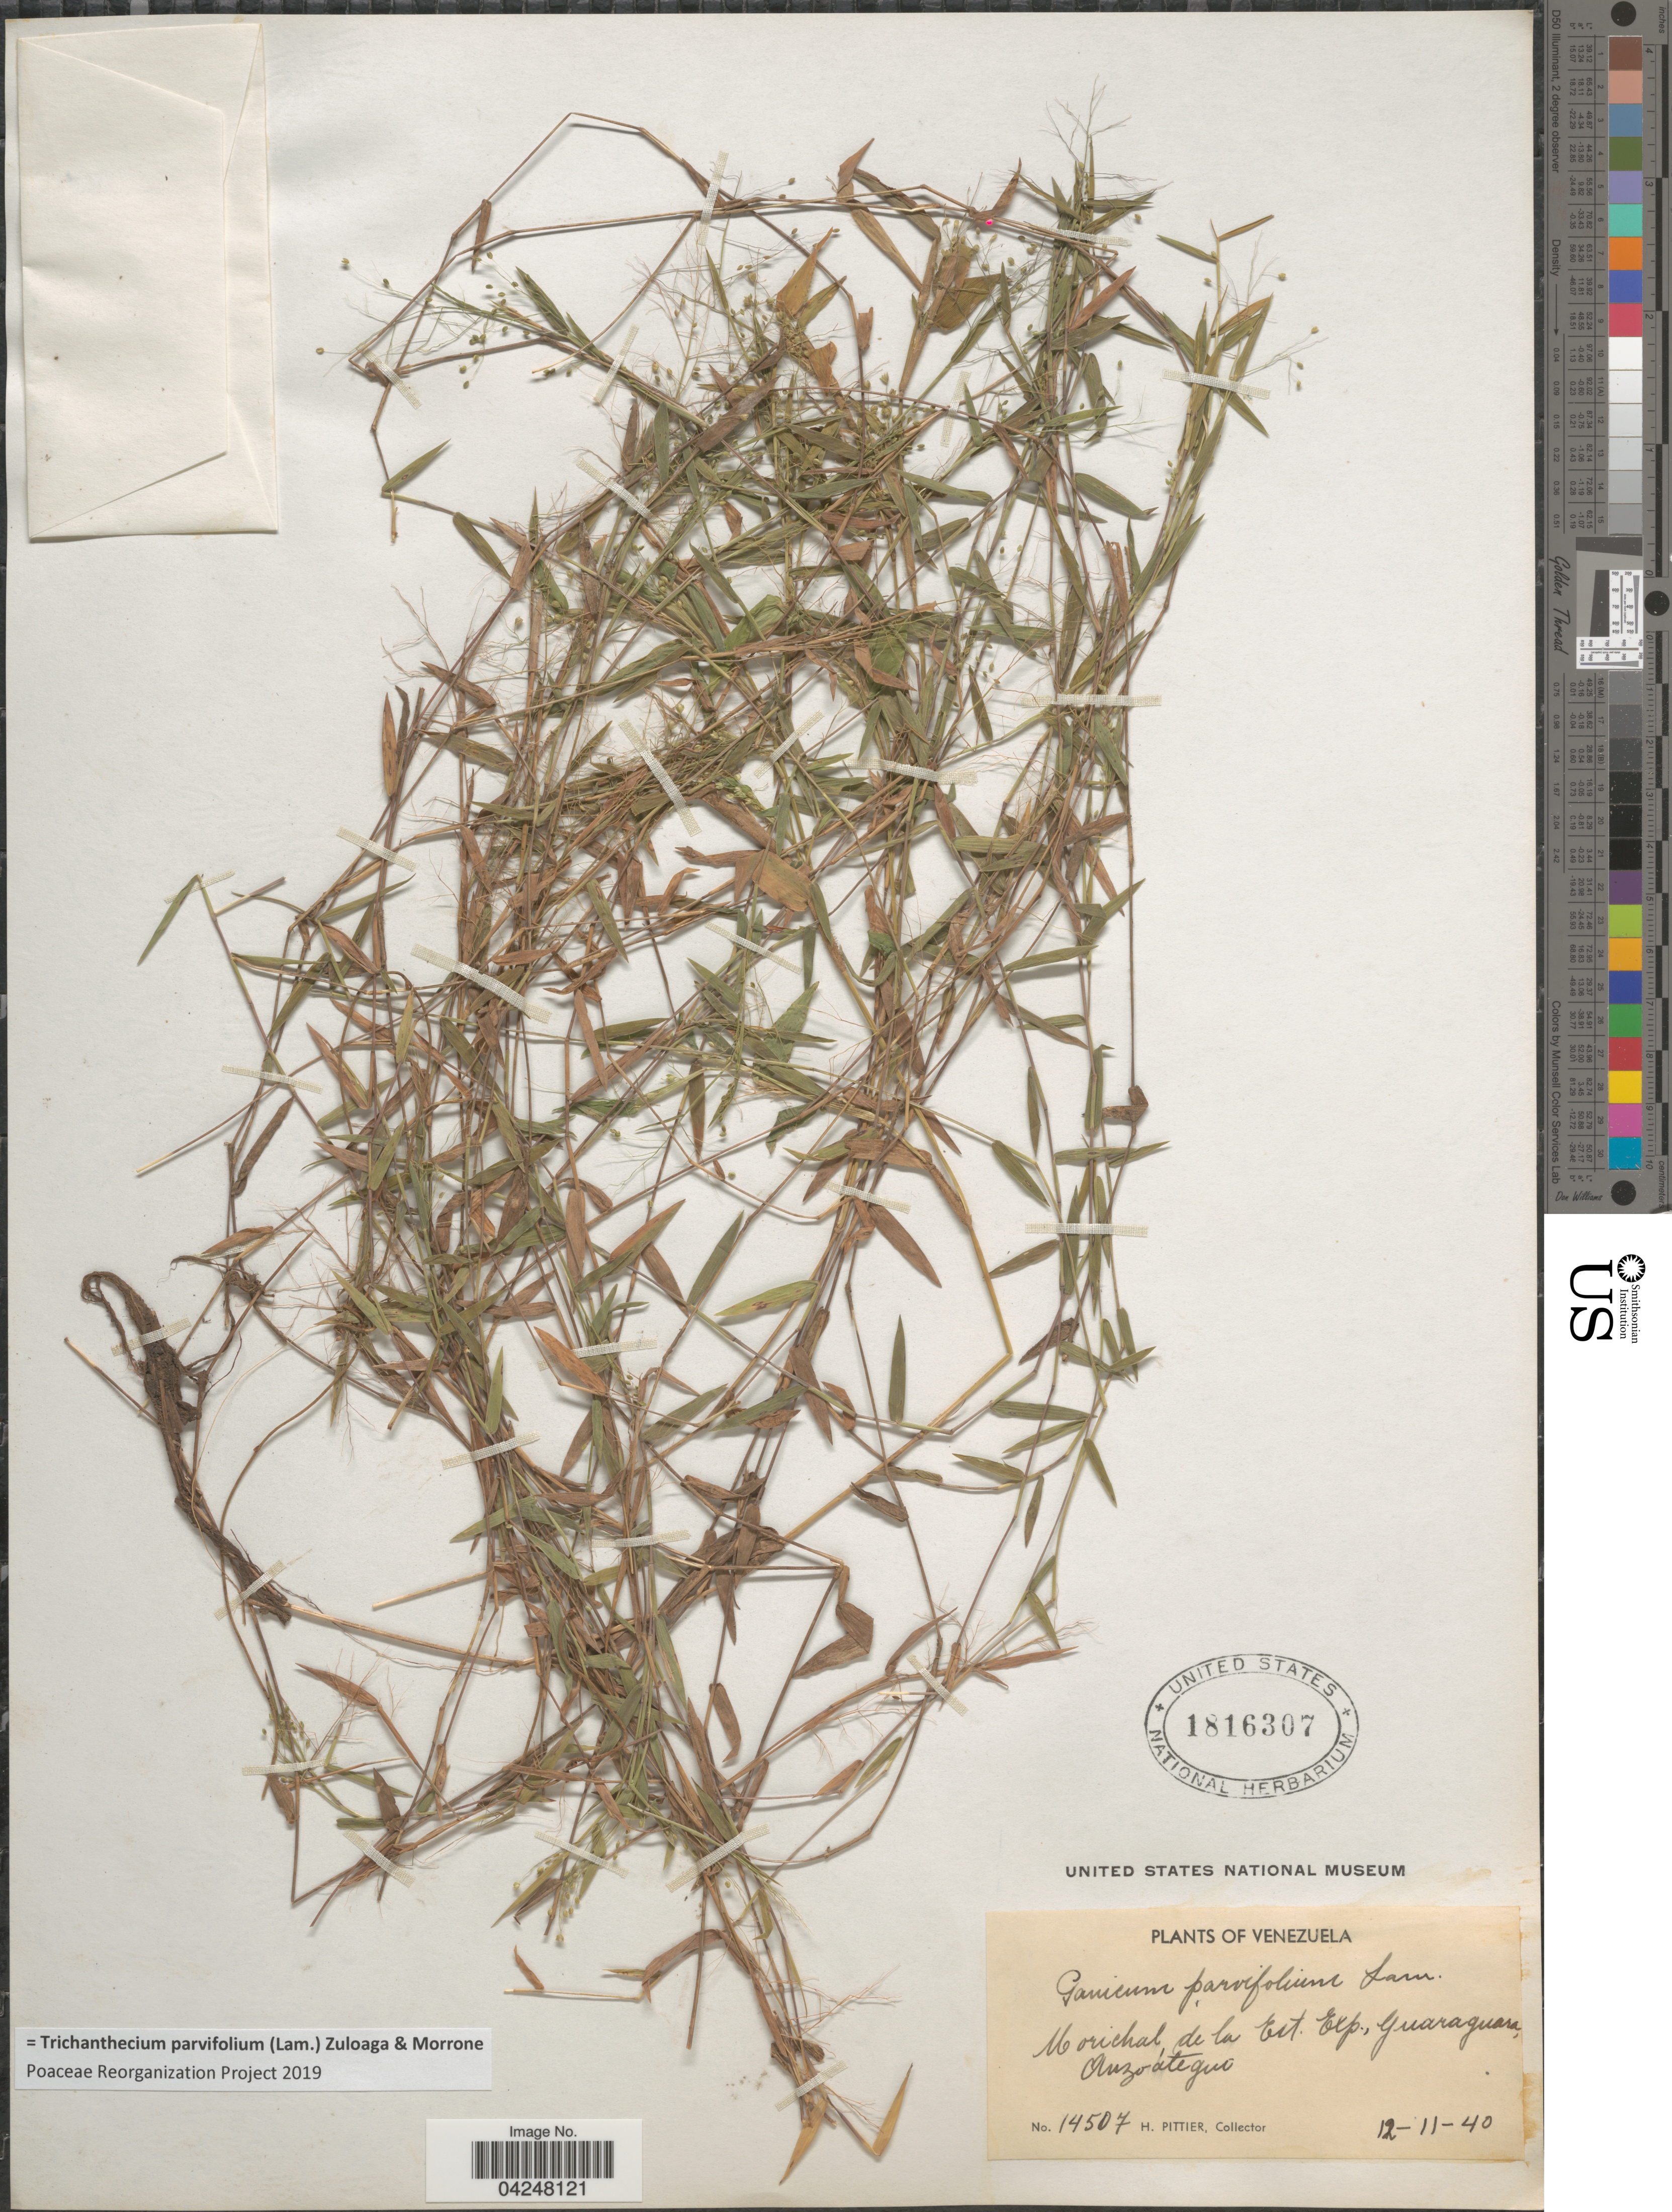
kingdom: Plantae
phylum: Tracheophyta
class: Liliopsida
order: Poales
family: Poaceae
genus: Trichanthecium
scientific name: Trichanthecium parvifolium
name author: (Lam.) Zuloaga & Morrone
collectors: H. F. Pittier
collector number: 14507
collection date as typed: Transcribed d/m/y: 12/11/40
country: Venezuela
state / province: Anzoategui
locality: Morichal de la Est Exp., Guaraguera.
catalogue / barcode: US 1816307